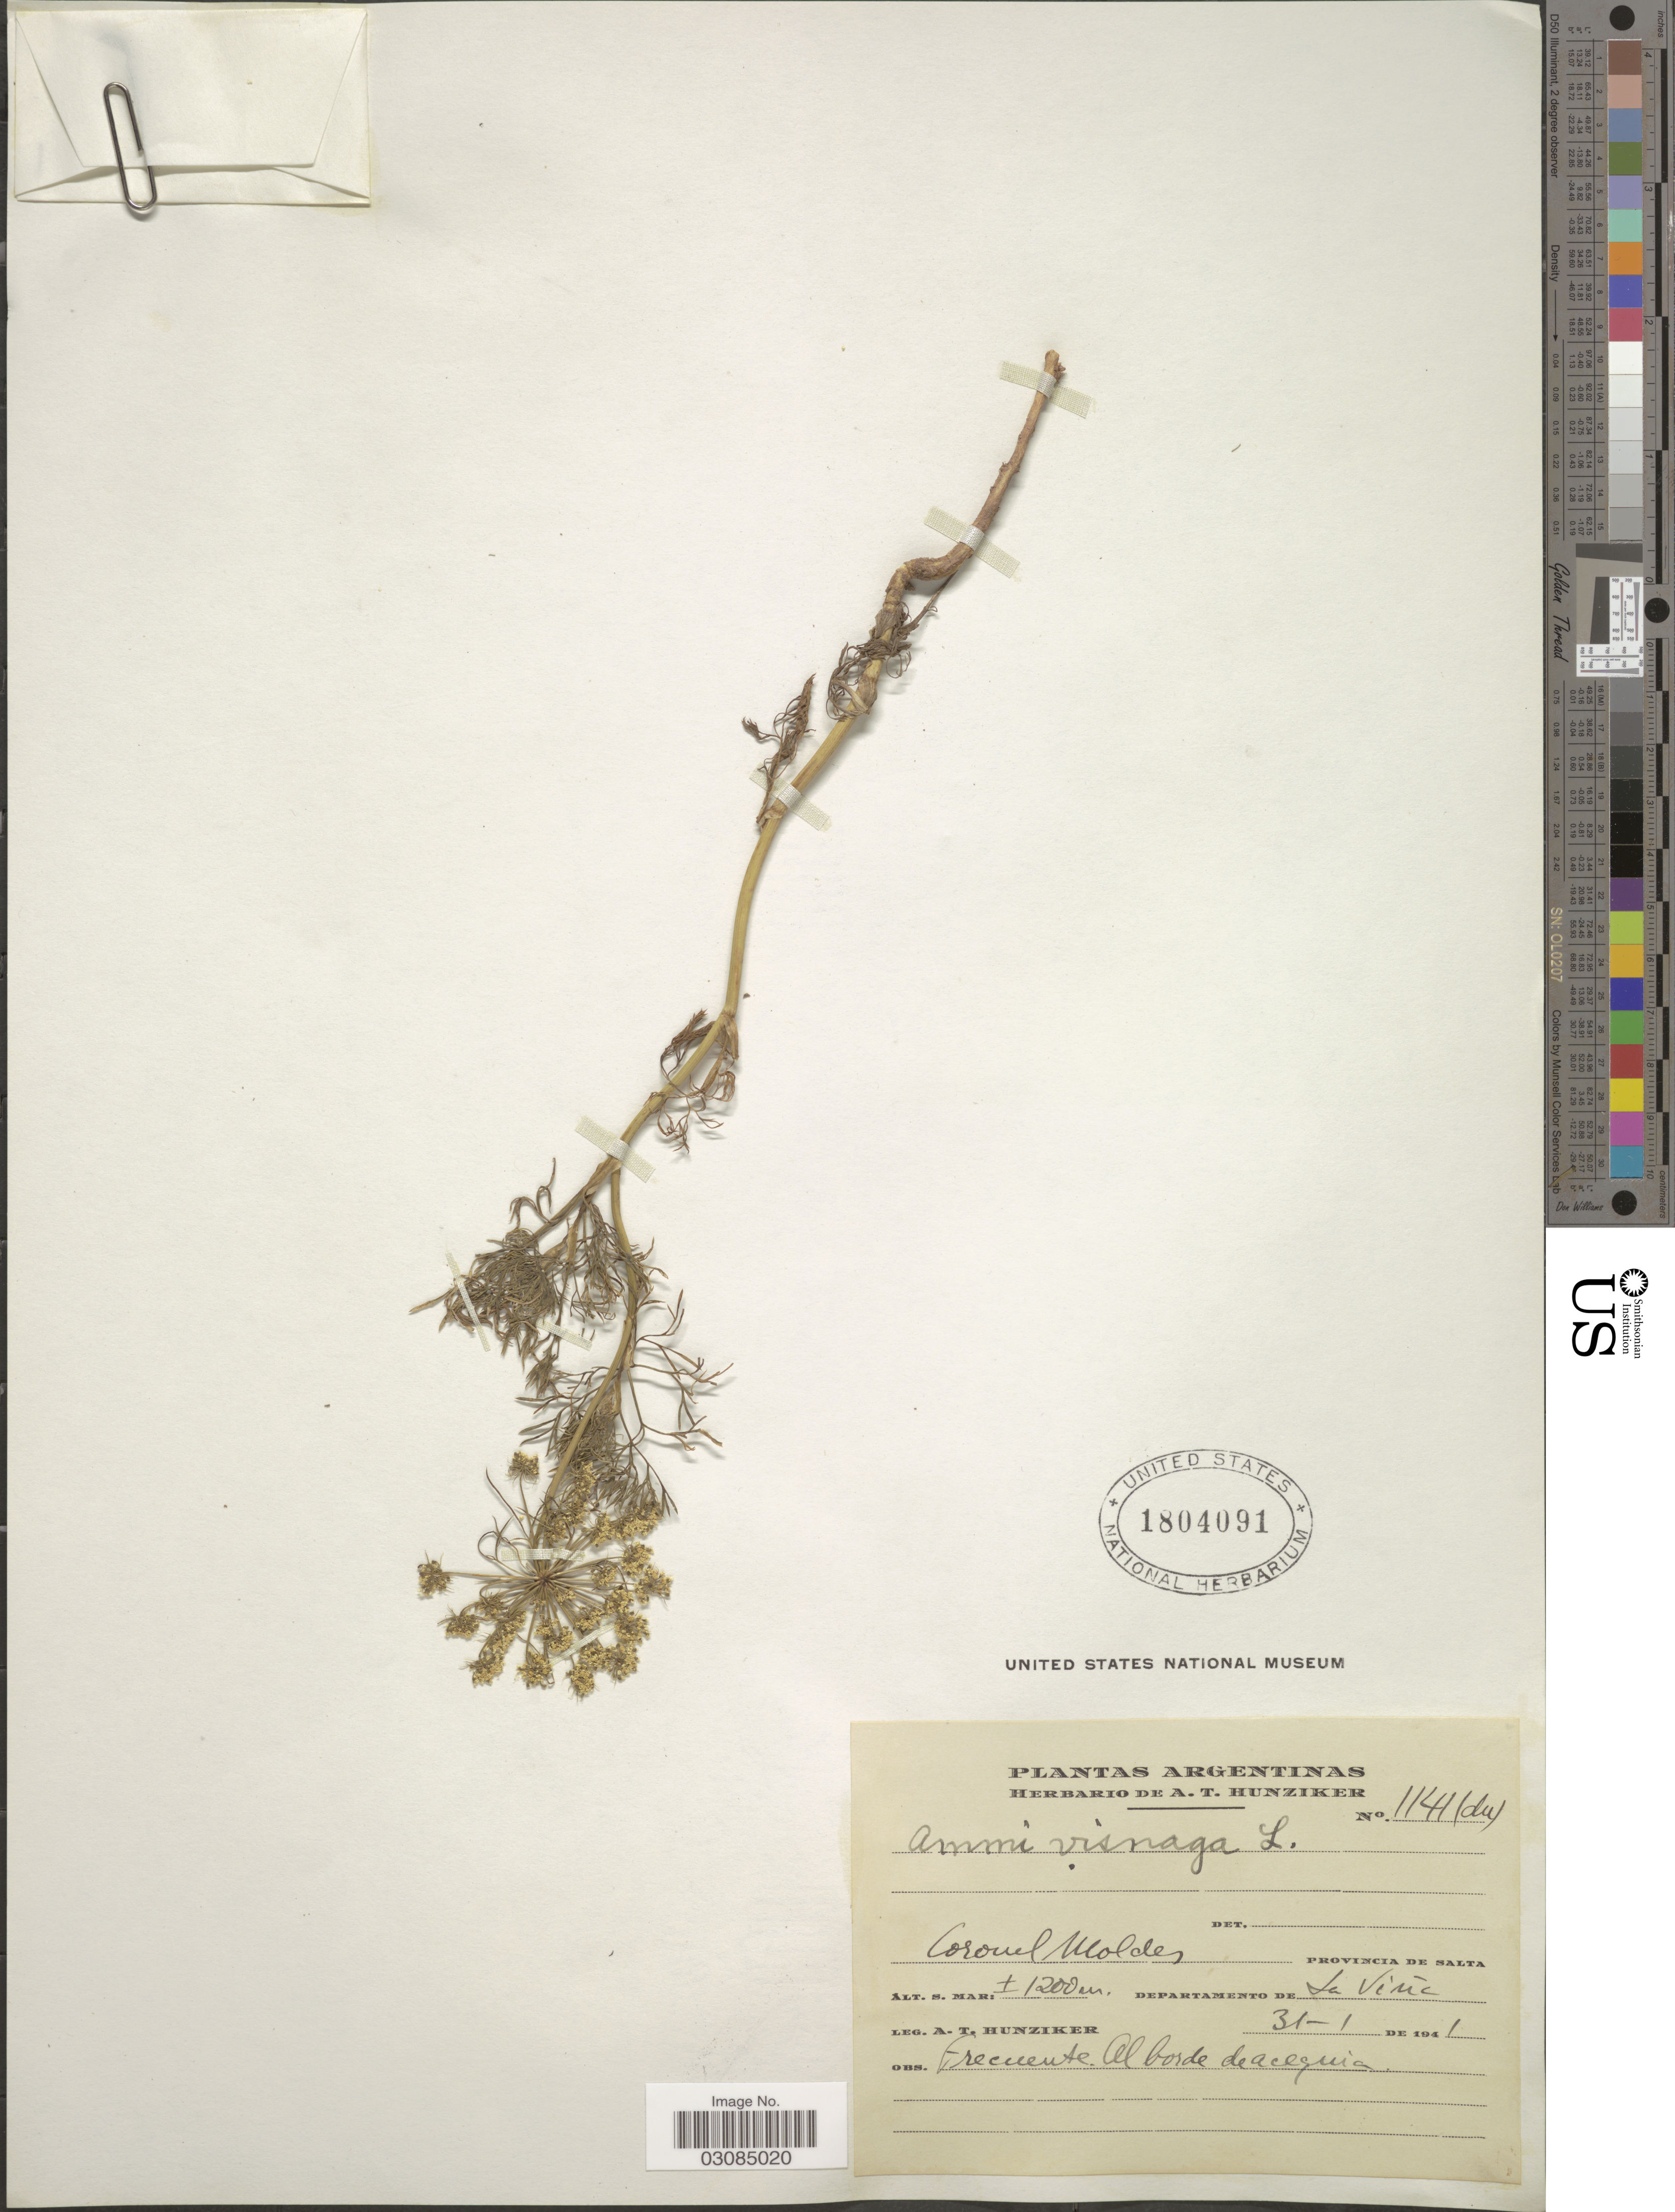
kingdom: Plantae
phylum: Tracheophyta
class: Magnoliopsida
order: Apiales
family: Apiaceae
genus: Ammi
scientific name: Ammi visnaga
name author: (L.) Lam.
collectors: A. T. Hunziker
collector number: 1141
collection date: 1941-01-31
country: Argentina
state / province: Salta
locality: Coronel Moldes. Provincia de Salta. Departamento de La Vina.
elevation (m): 1200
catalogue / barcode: US 1804091